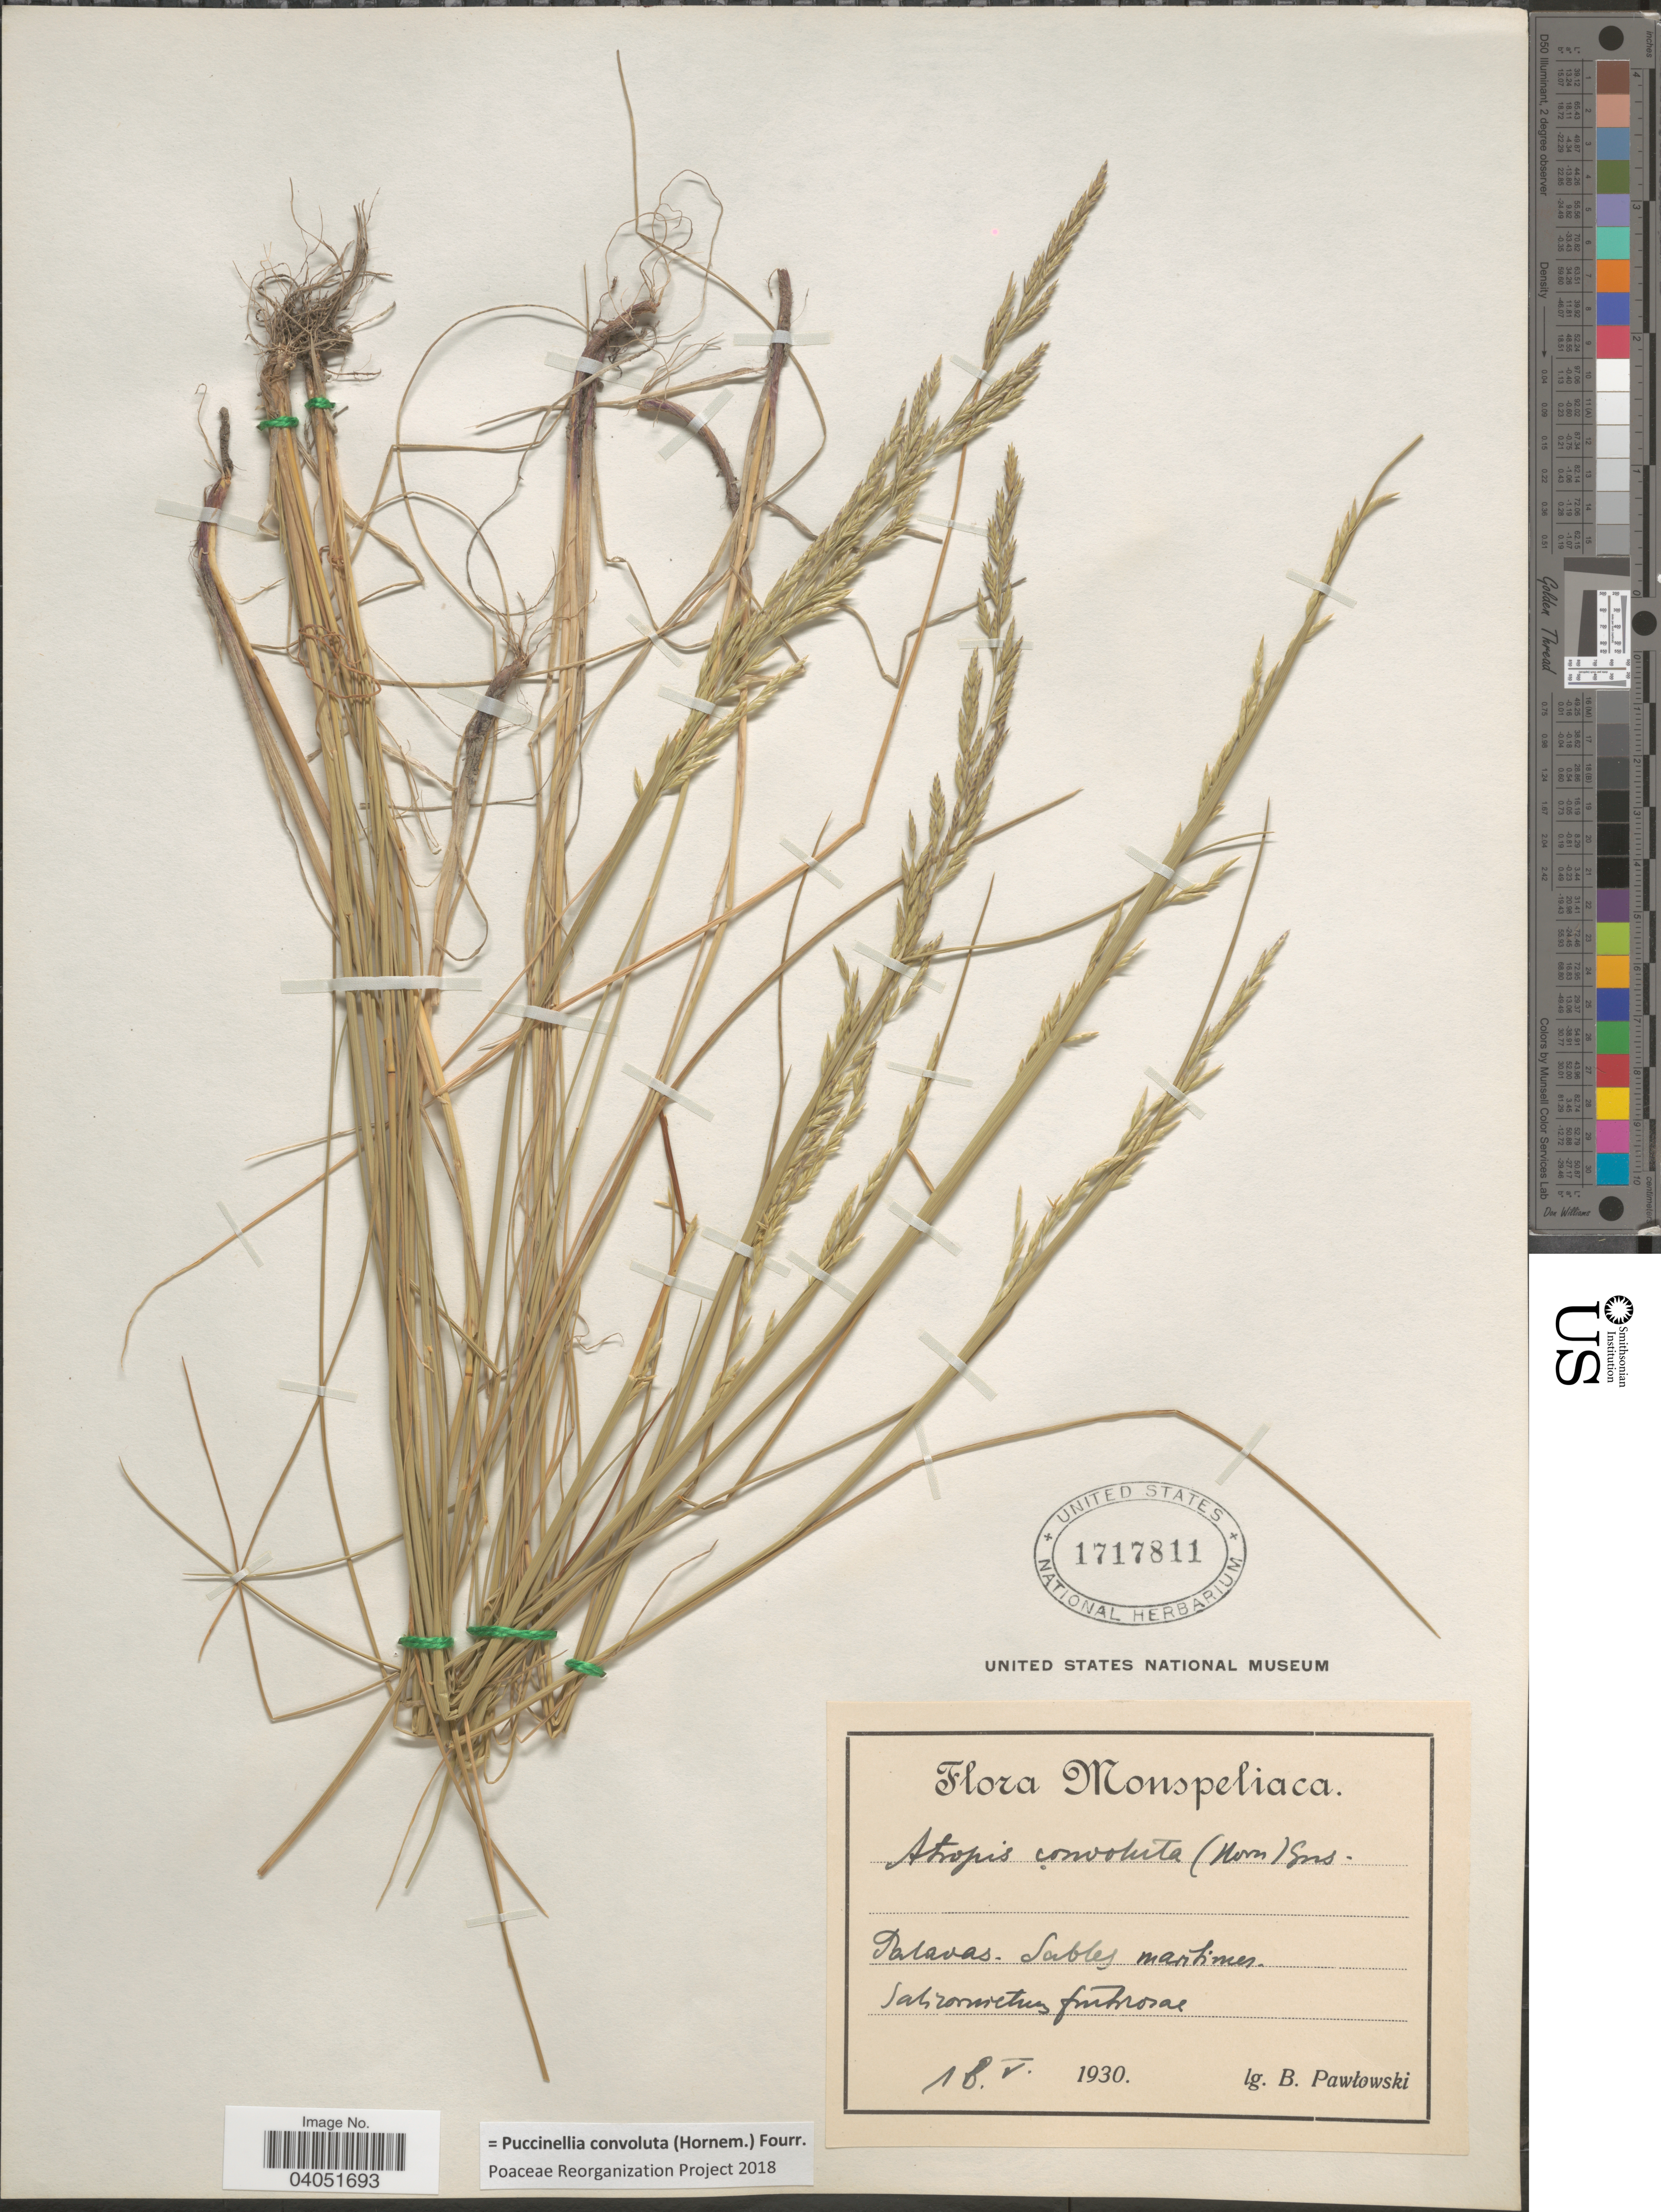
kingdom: Plantae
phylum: Tracheophyta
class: Liliopsida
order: Poales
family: Poaceae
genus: Puccinellia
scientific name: Puccinellia convoluta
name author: (Hornem.) Fourr.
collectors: B. Pawlowski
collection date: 1930-05-18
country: France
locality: Monspeliaca. Palavas. Sables maritimes.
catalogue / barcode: US 1717811